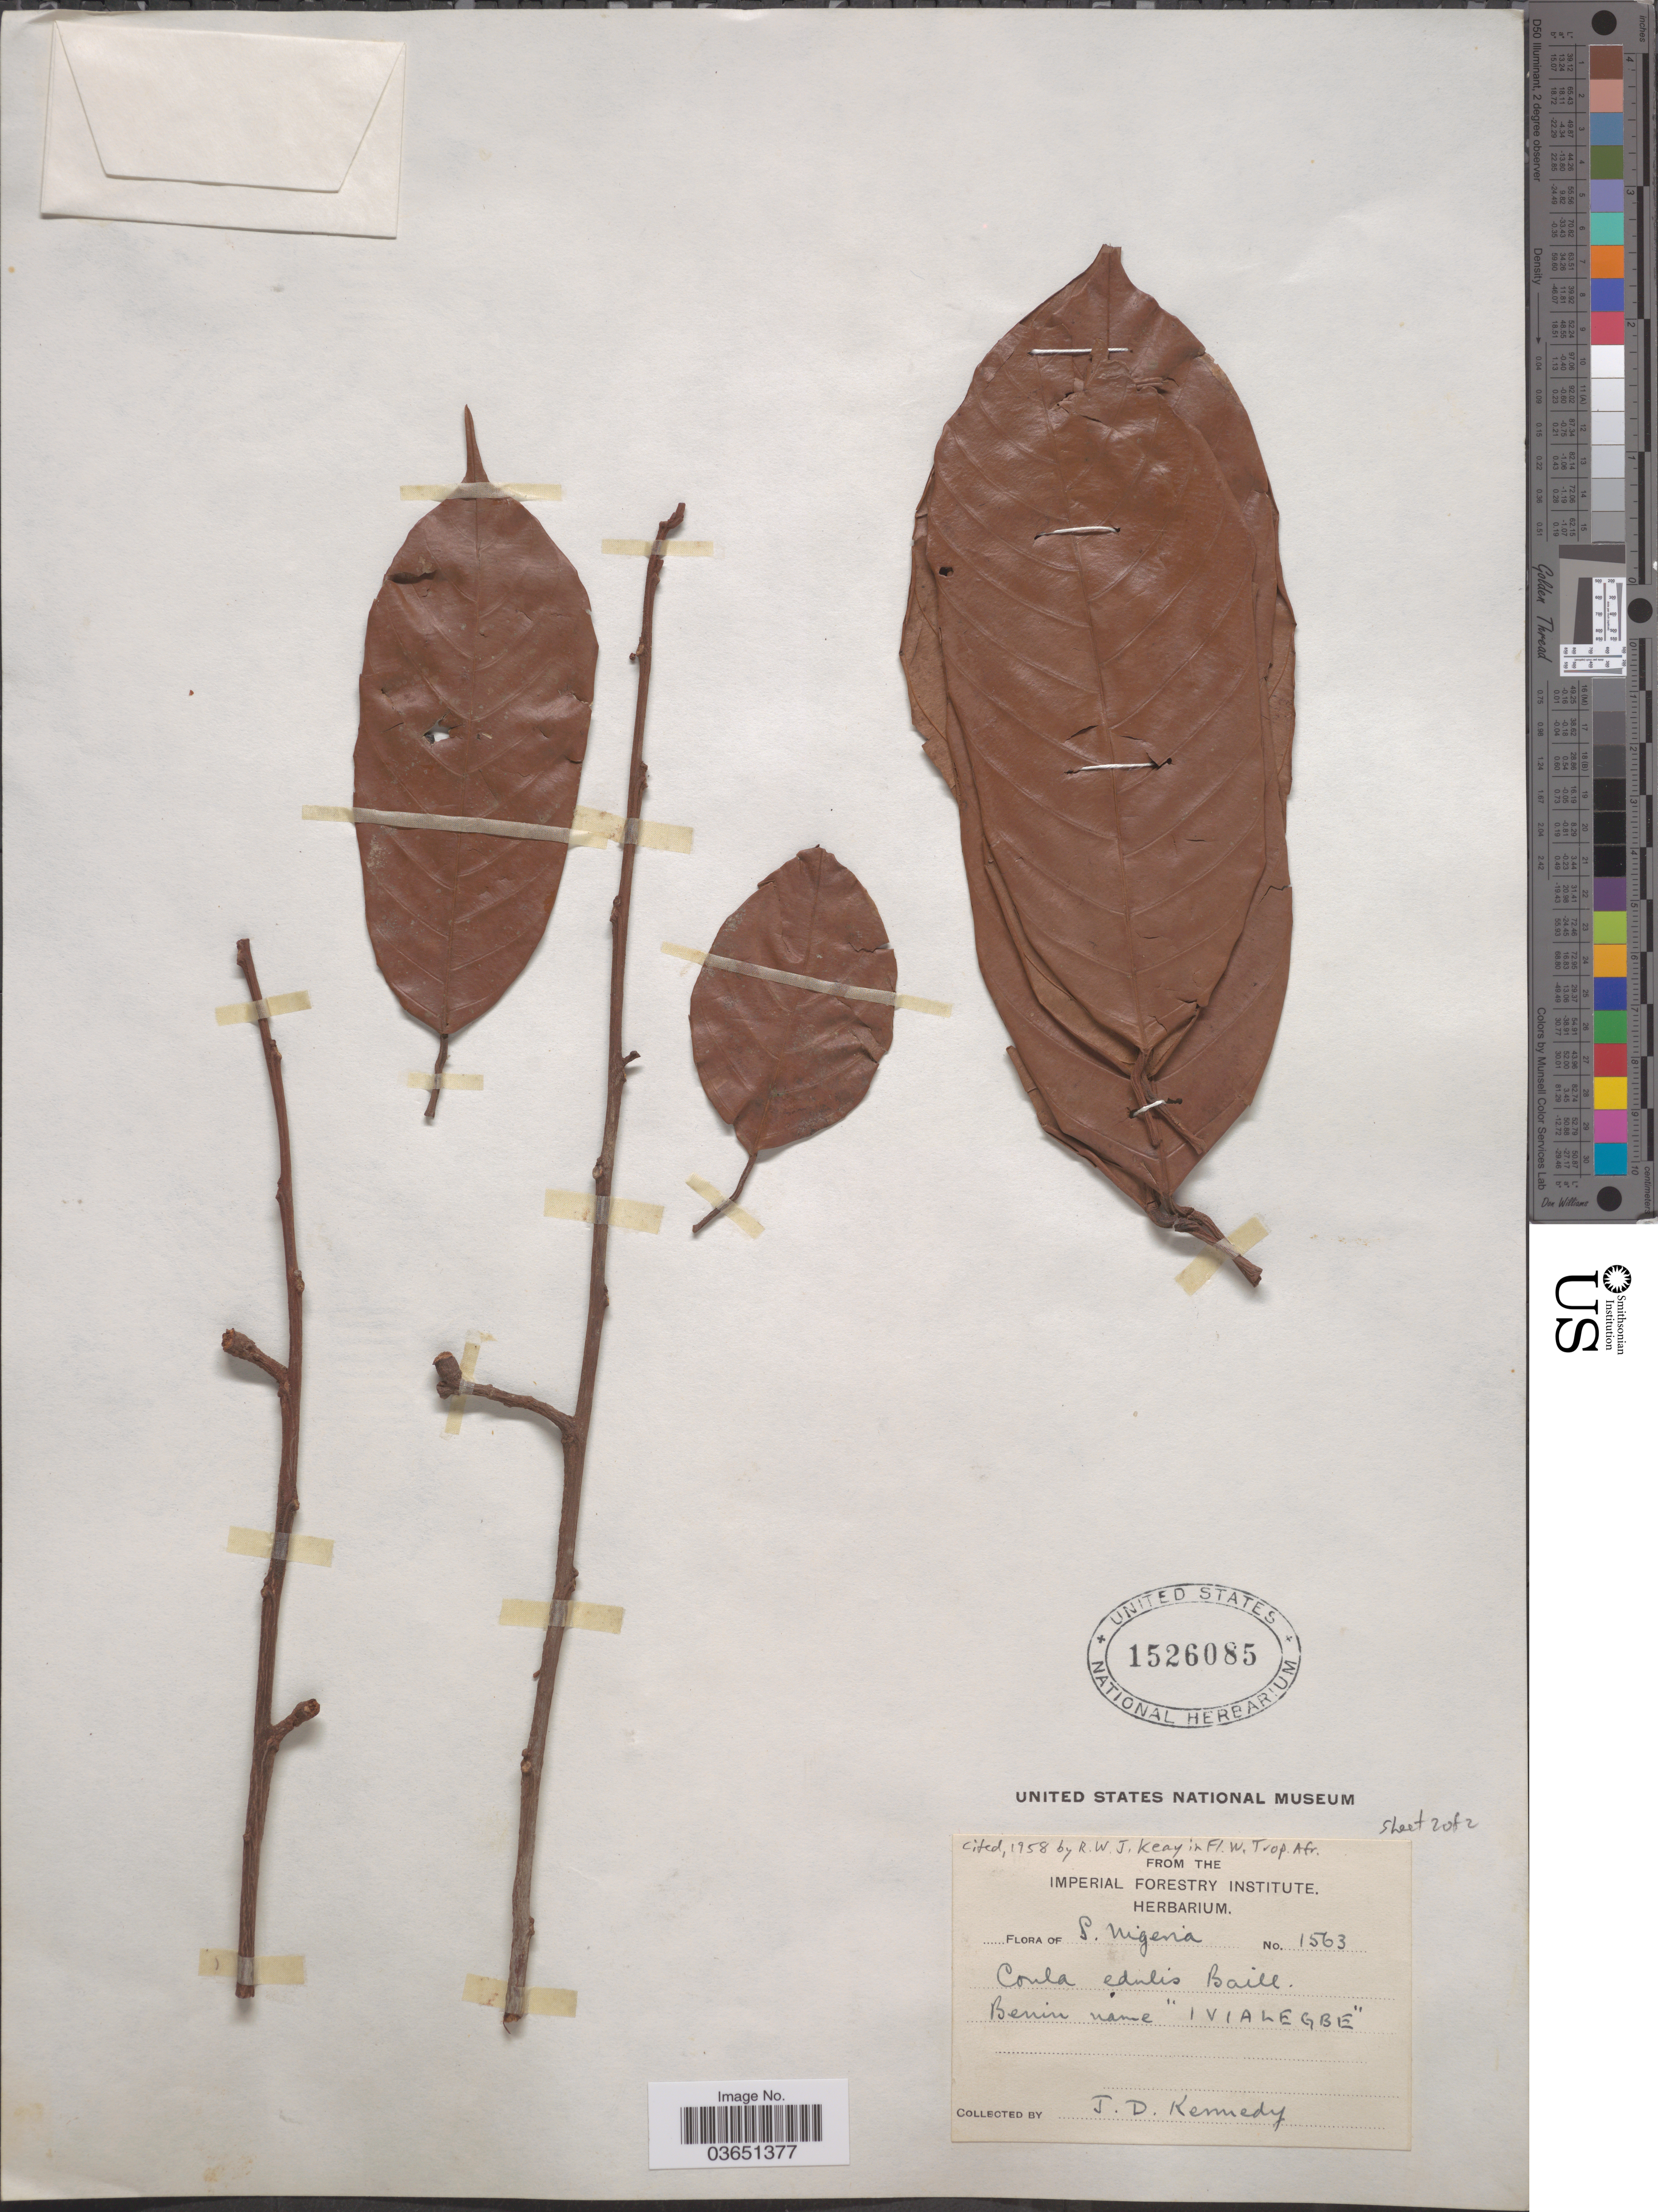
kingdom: Plantae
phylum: Tracheophyta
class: Magnoliopsida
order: Santalales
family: Coulaceae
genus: Coula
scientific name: Coula edulis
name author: Baill.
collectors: J. D. Kennedy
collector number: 1563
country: Nigeria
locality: S. Nigeria.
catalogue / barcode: US 1526085